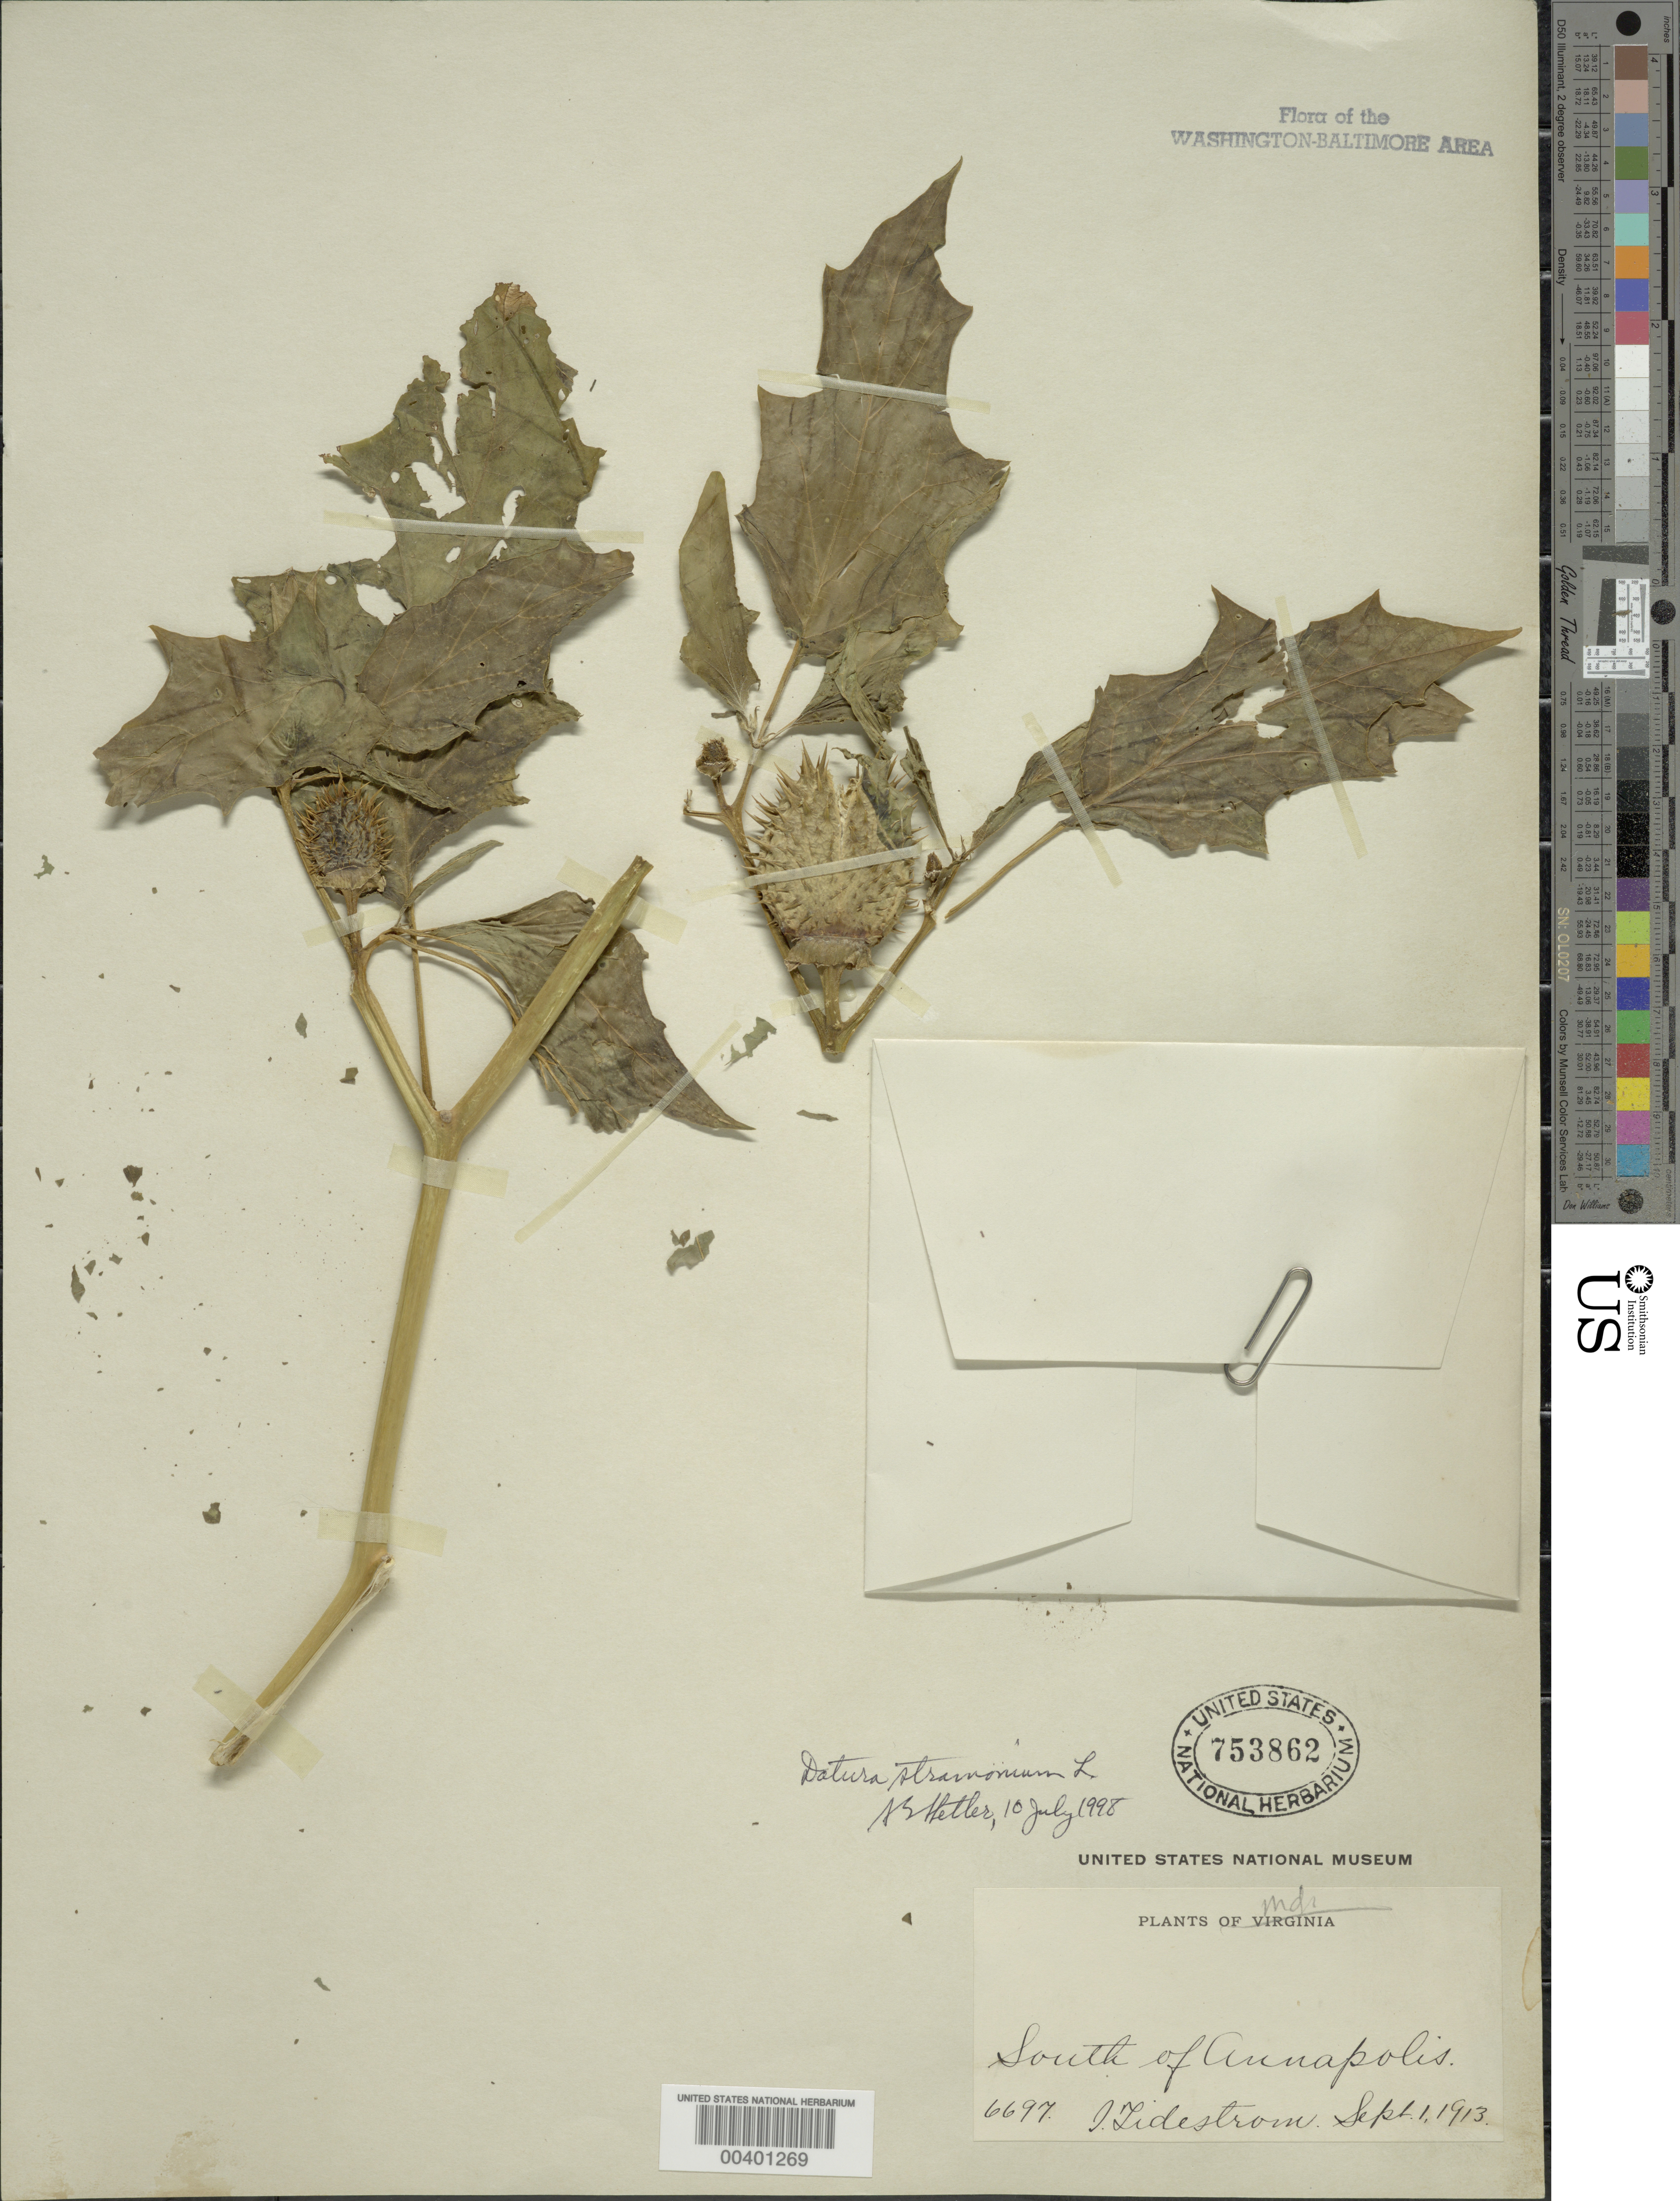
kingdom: Plantae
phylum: Tracheophyta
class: Magnoliopsida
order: Solanales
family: Solanaceae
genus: Datura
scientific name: Datura stramonium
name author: L.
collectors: I. F. Tidestrom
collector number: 6697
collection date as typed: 01 Sep 1913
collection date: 1913-09-01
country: United States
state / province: Maryland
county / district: Anne Arundel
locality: South of Annapolis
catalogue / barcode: US 753862